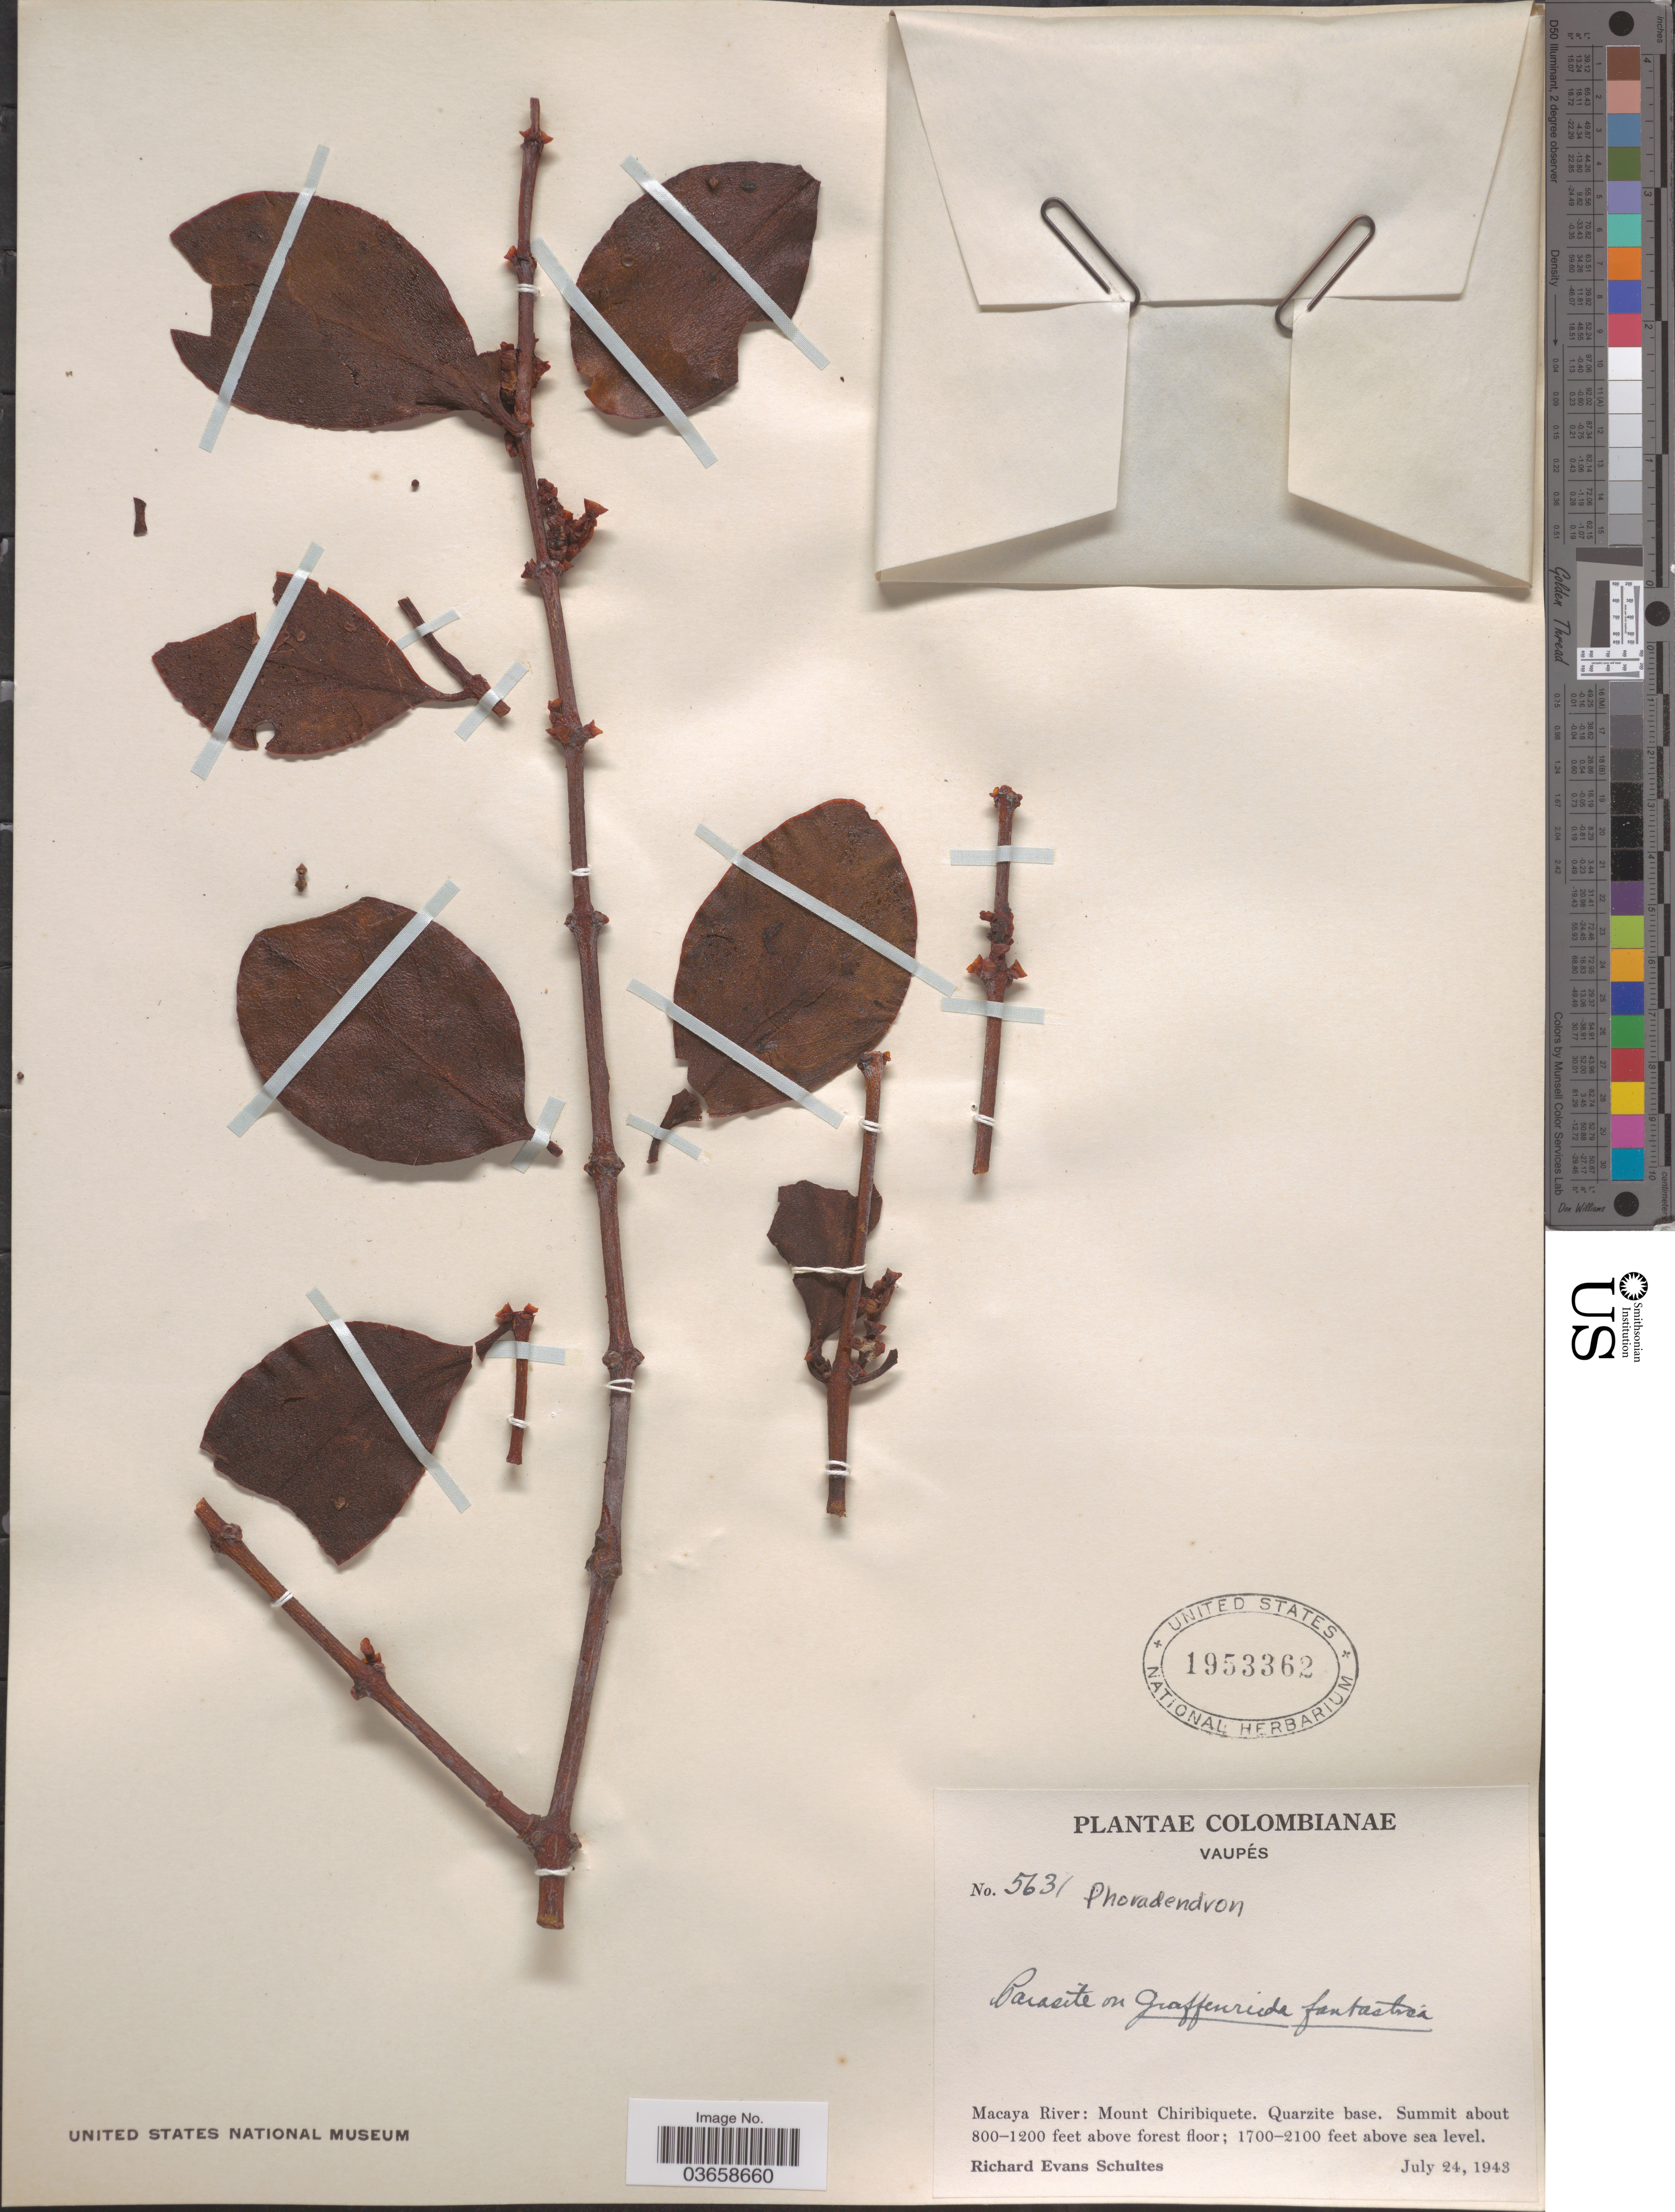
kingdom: Plantae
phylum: Tracheophyta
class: Magnoliopsida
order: Santalales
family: Viscaceae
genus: Phoradendron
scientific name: Phoradendron sp.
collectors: R. E. Schultes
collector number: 5631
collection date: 1943-07-24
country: Colombia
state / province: Vaupés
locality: Macaya River: Mount Chiribiquete.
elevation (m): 518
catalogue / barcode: US 1953362